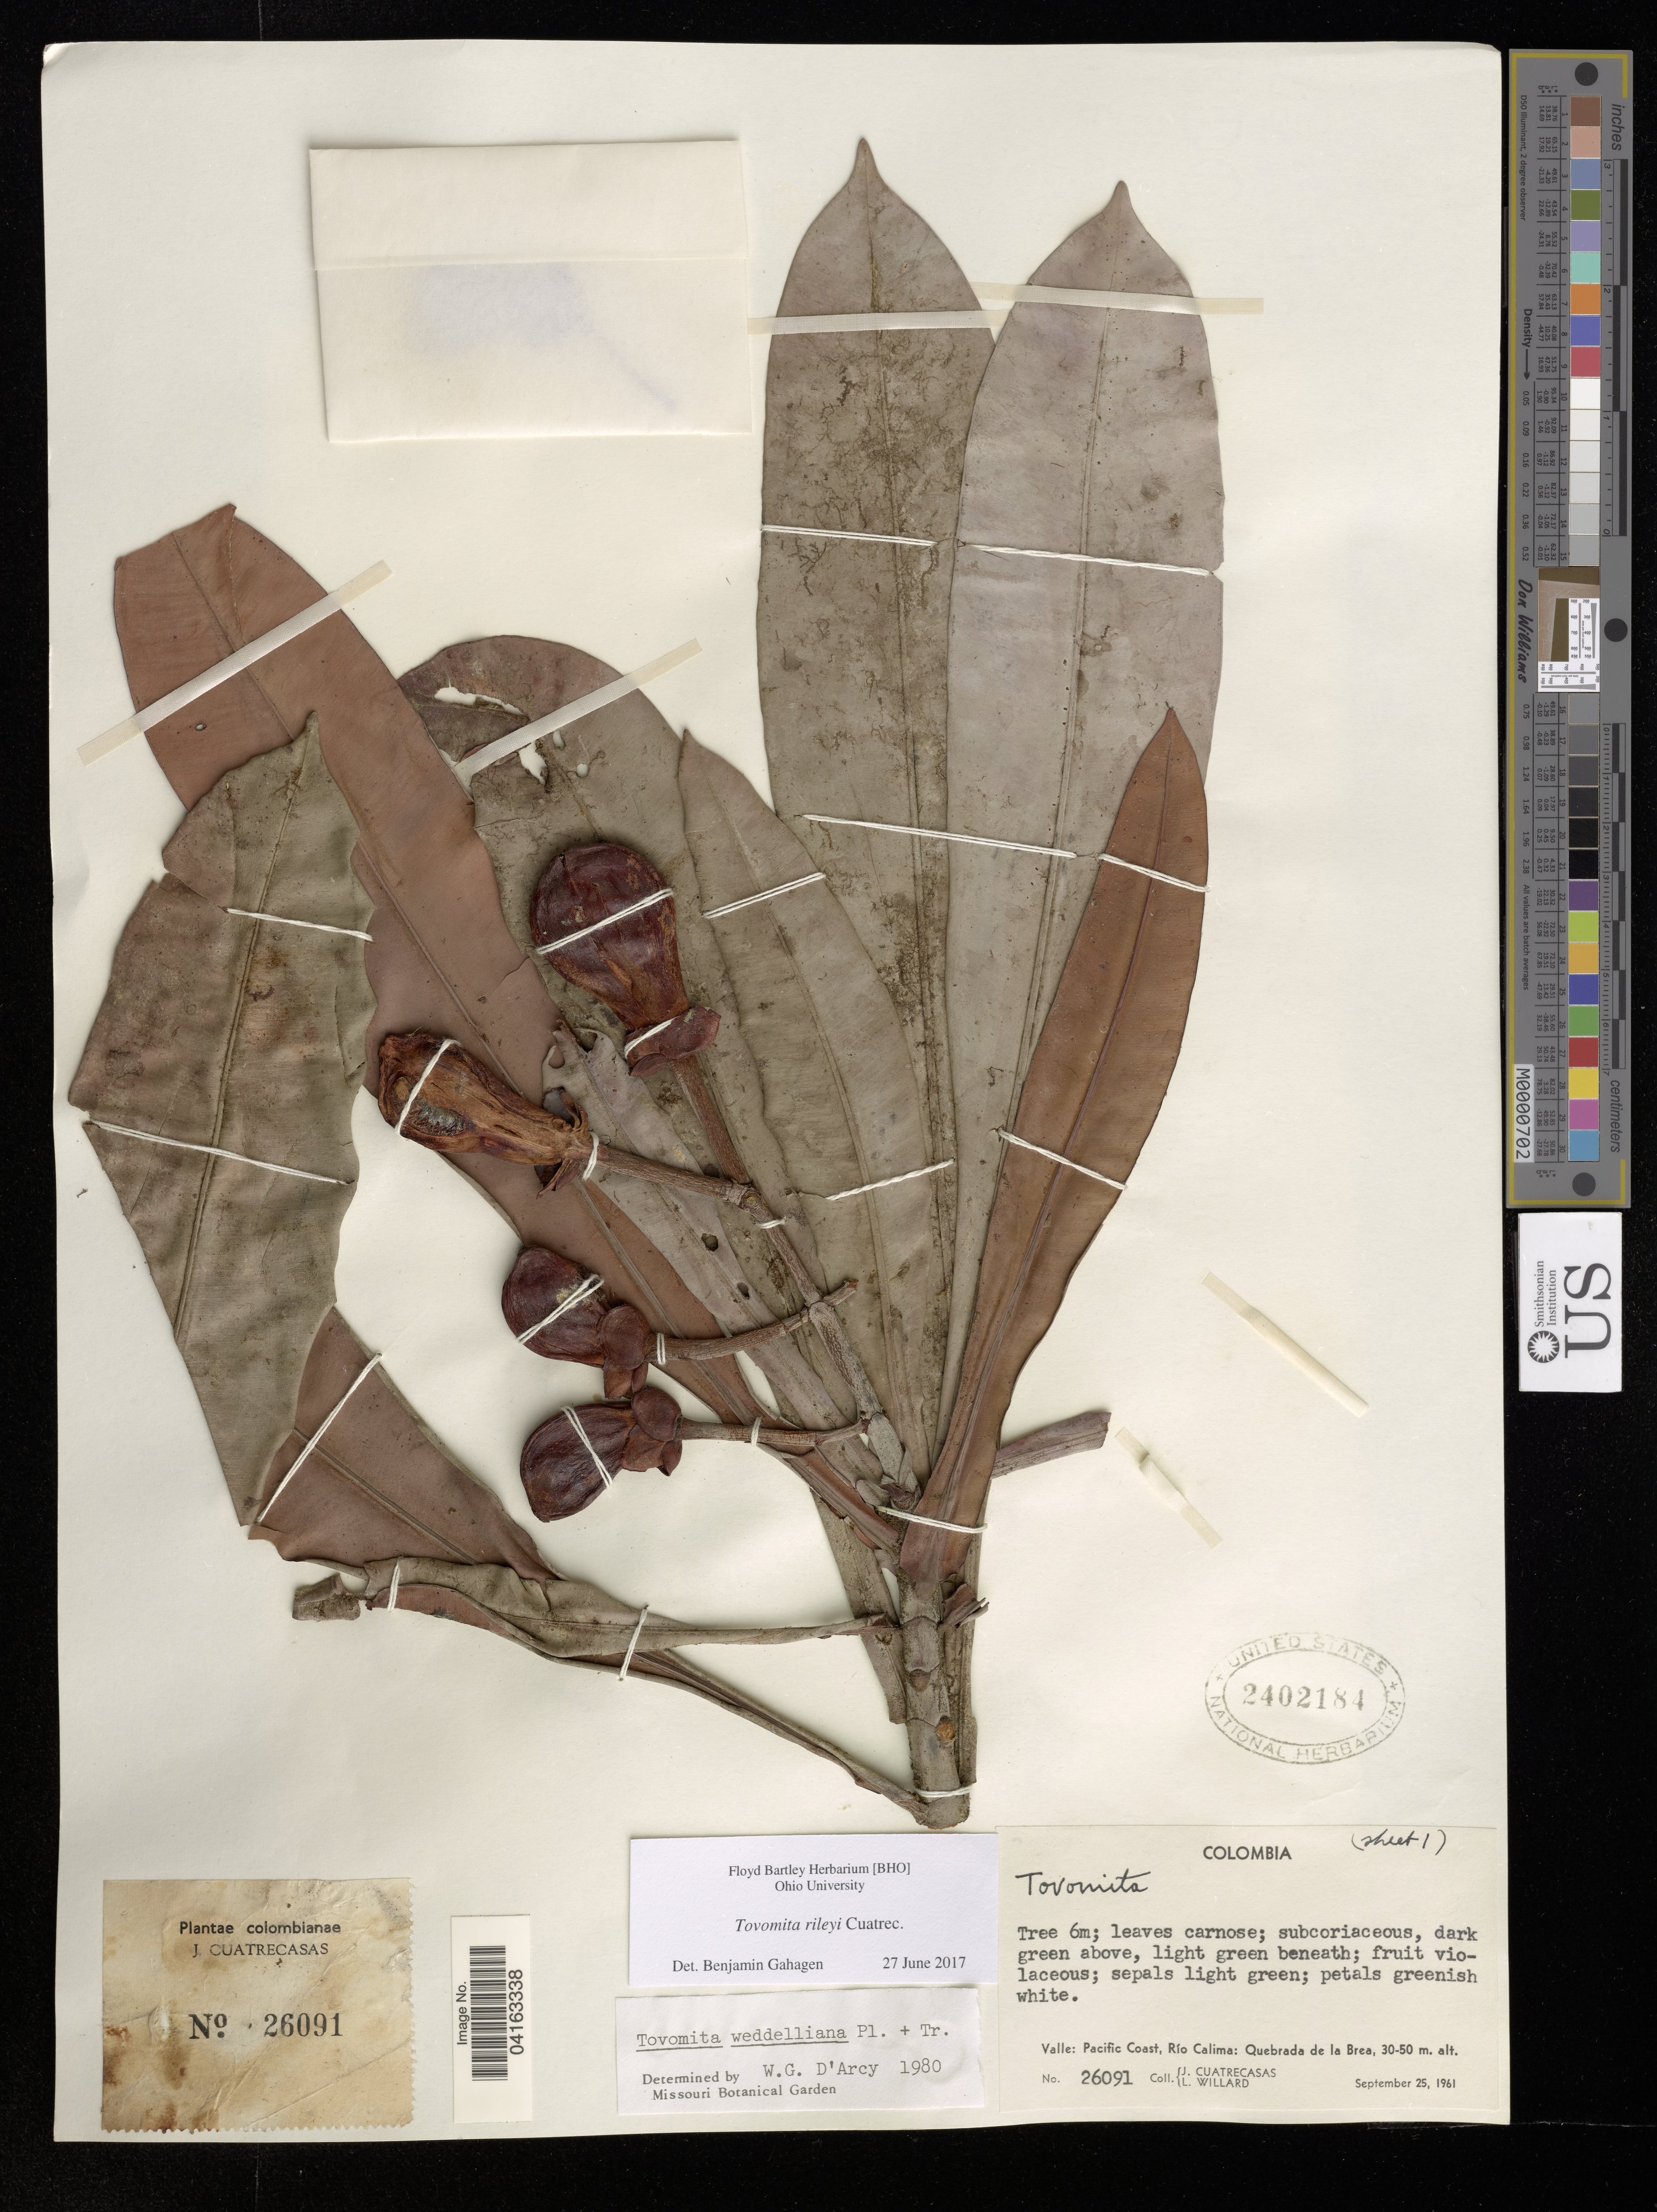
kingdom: Plantae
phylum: Tracheophyta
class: Magnoliopsida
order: Malpighiales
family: Clusiaceae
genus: Tovomita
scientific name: Tovomita rileyi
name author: Cuatrec.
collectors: J. Cuatrecasas & L. Willard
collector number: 26091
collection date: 1961-09-25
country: Colombia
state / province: Valle del Cauca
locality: Pacific Coast, Río Calima: Quebrada de la Brea.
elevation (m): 30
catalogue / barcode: US 2402184